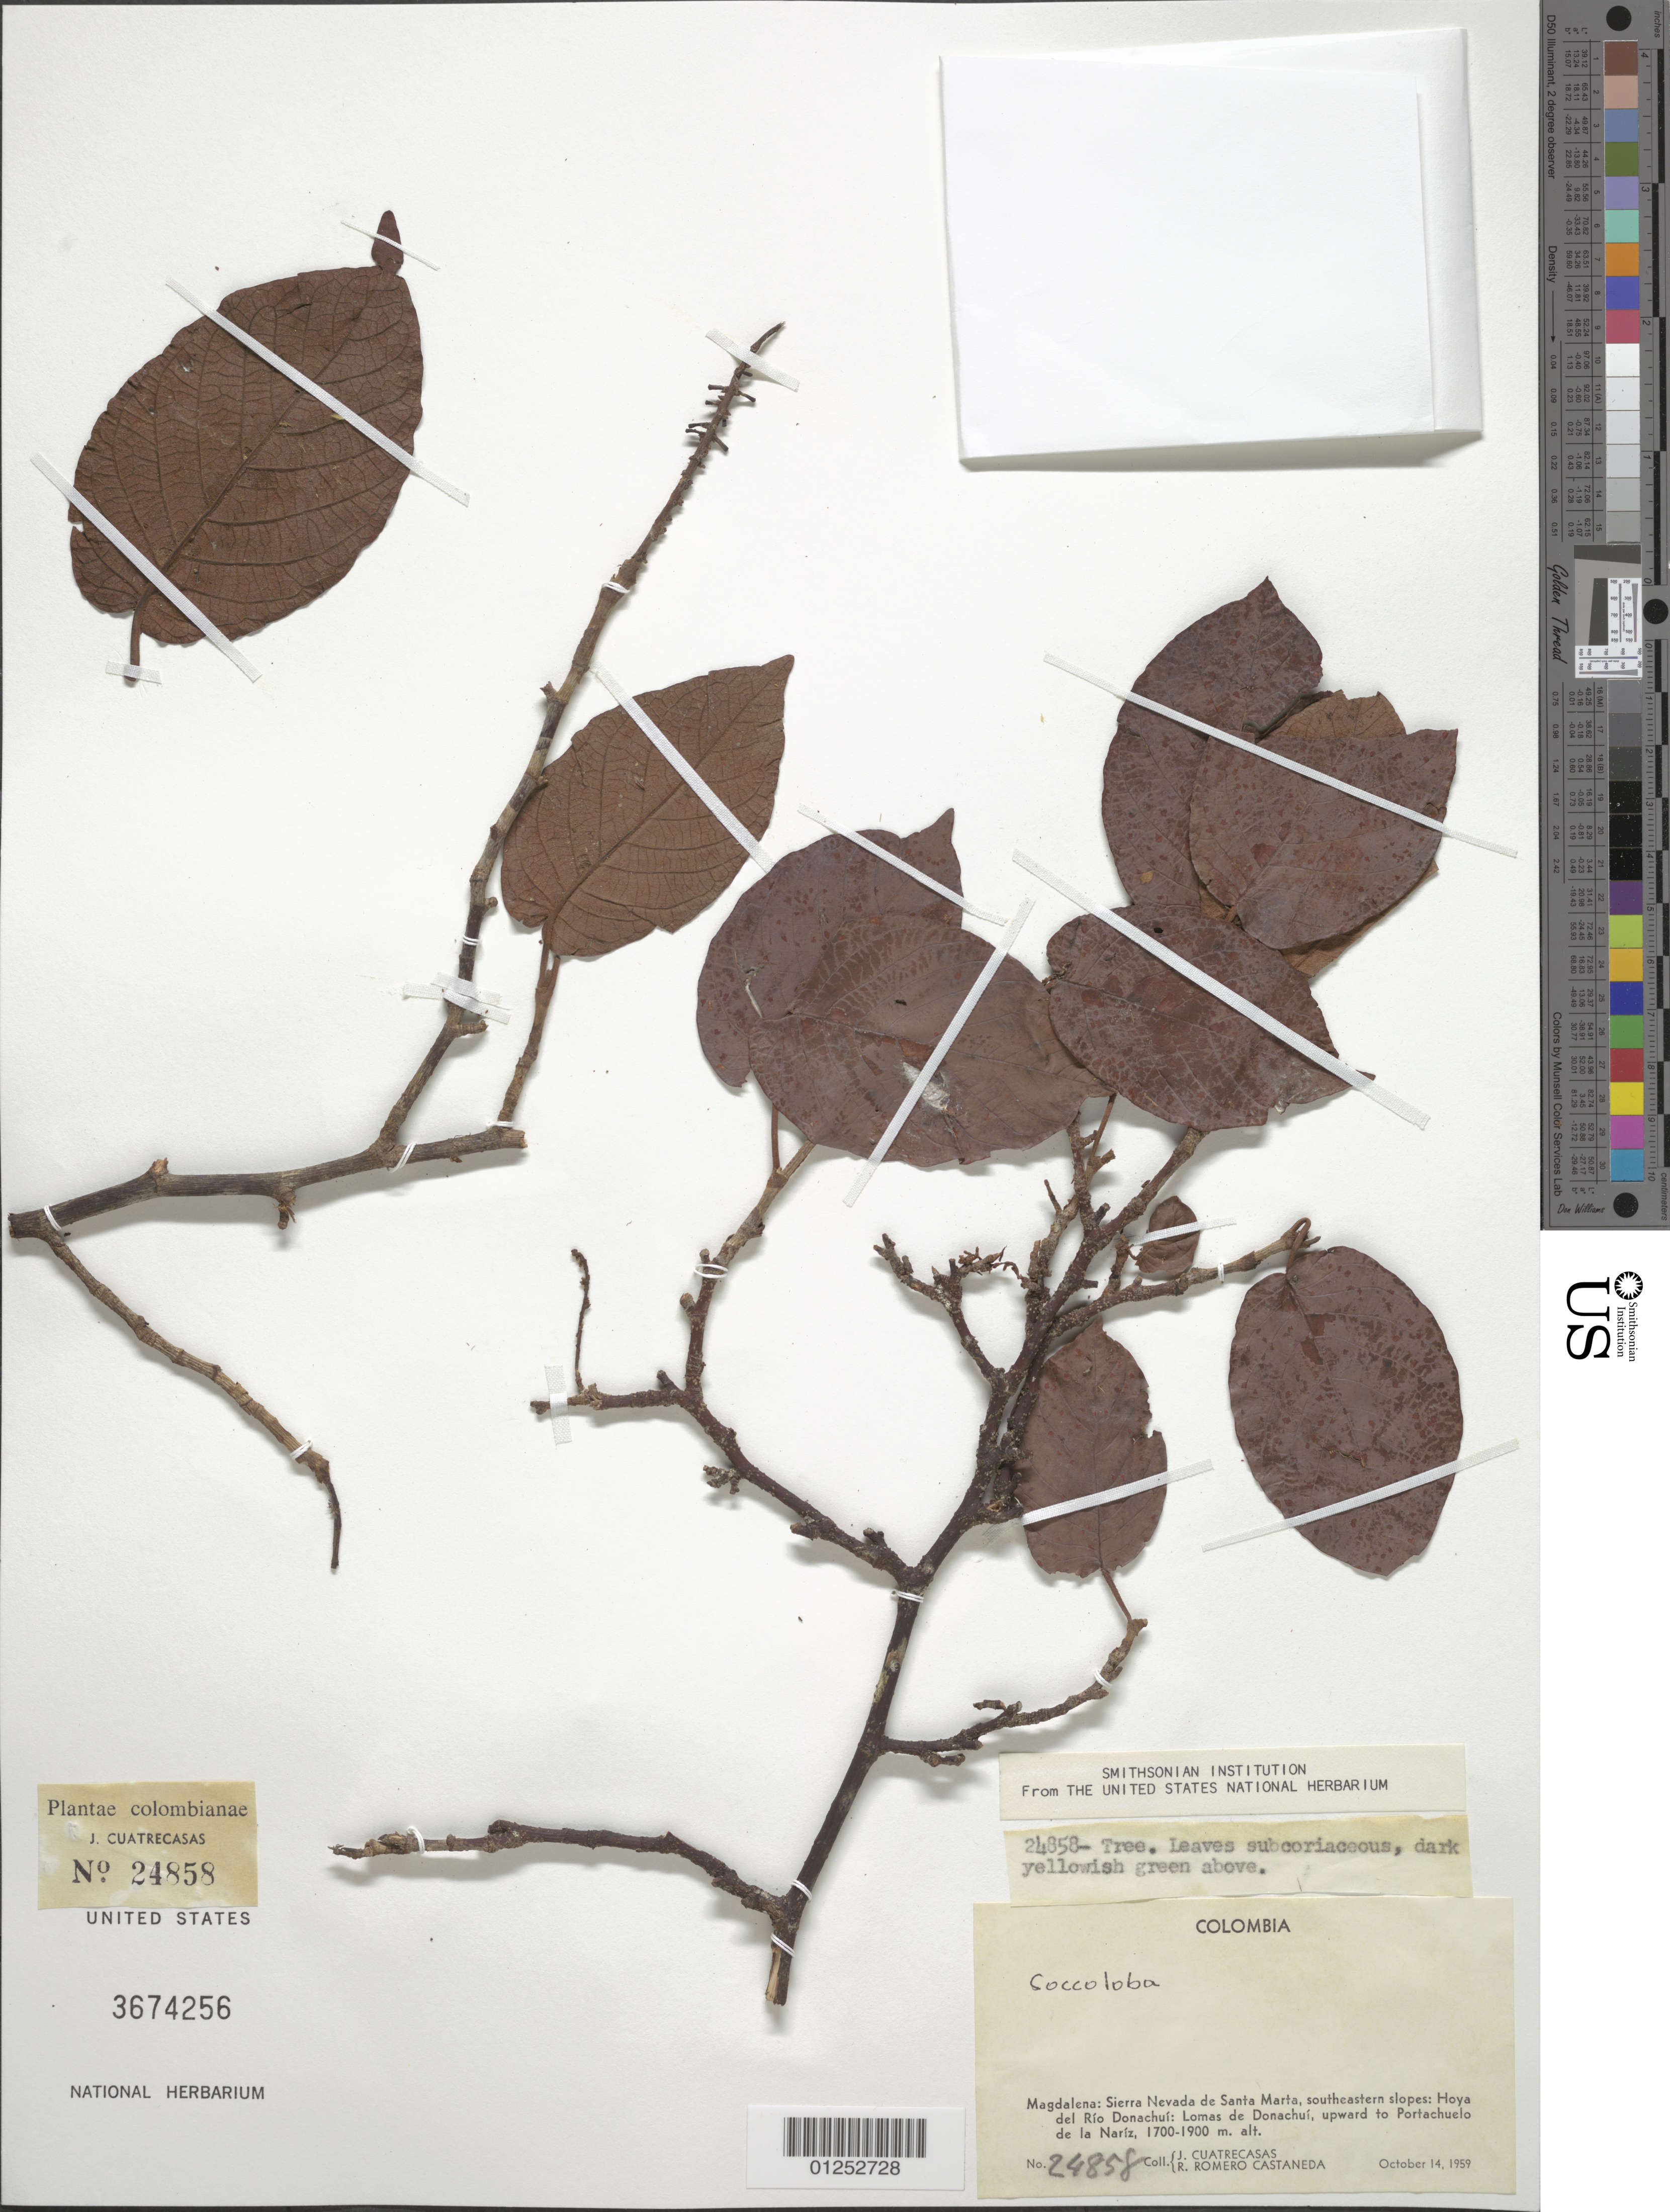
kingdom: Plantae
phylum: Tracheophyta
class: Magnoliopsida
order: Caryophyllales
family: Polygonaceae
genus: Coccoloba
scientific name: Coccoloba sp.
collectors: J. Cuatrecasas & R. Romero Castañeda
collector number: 24858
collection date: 1959-10-14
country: Colombia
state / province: Magdalena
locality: Sierra Nevada de Santa Marta, S slopes: Hoya del Rio Donachui: Lomas de Donachui, upward to Portachuelo de la Nariz.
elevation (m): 1700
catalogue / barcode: US 3674256